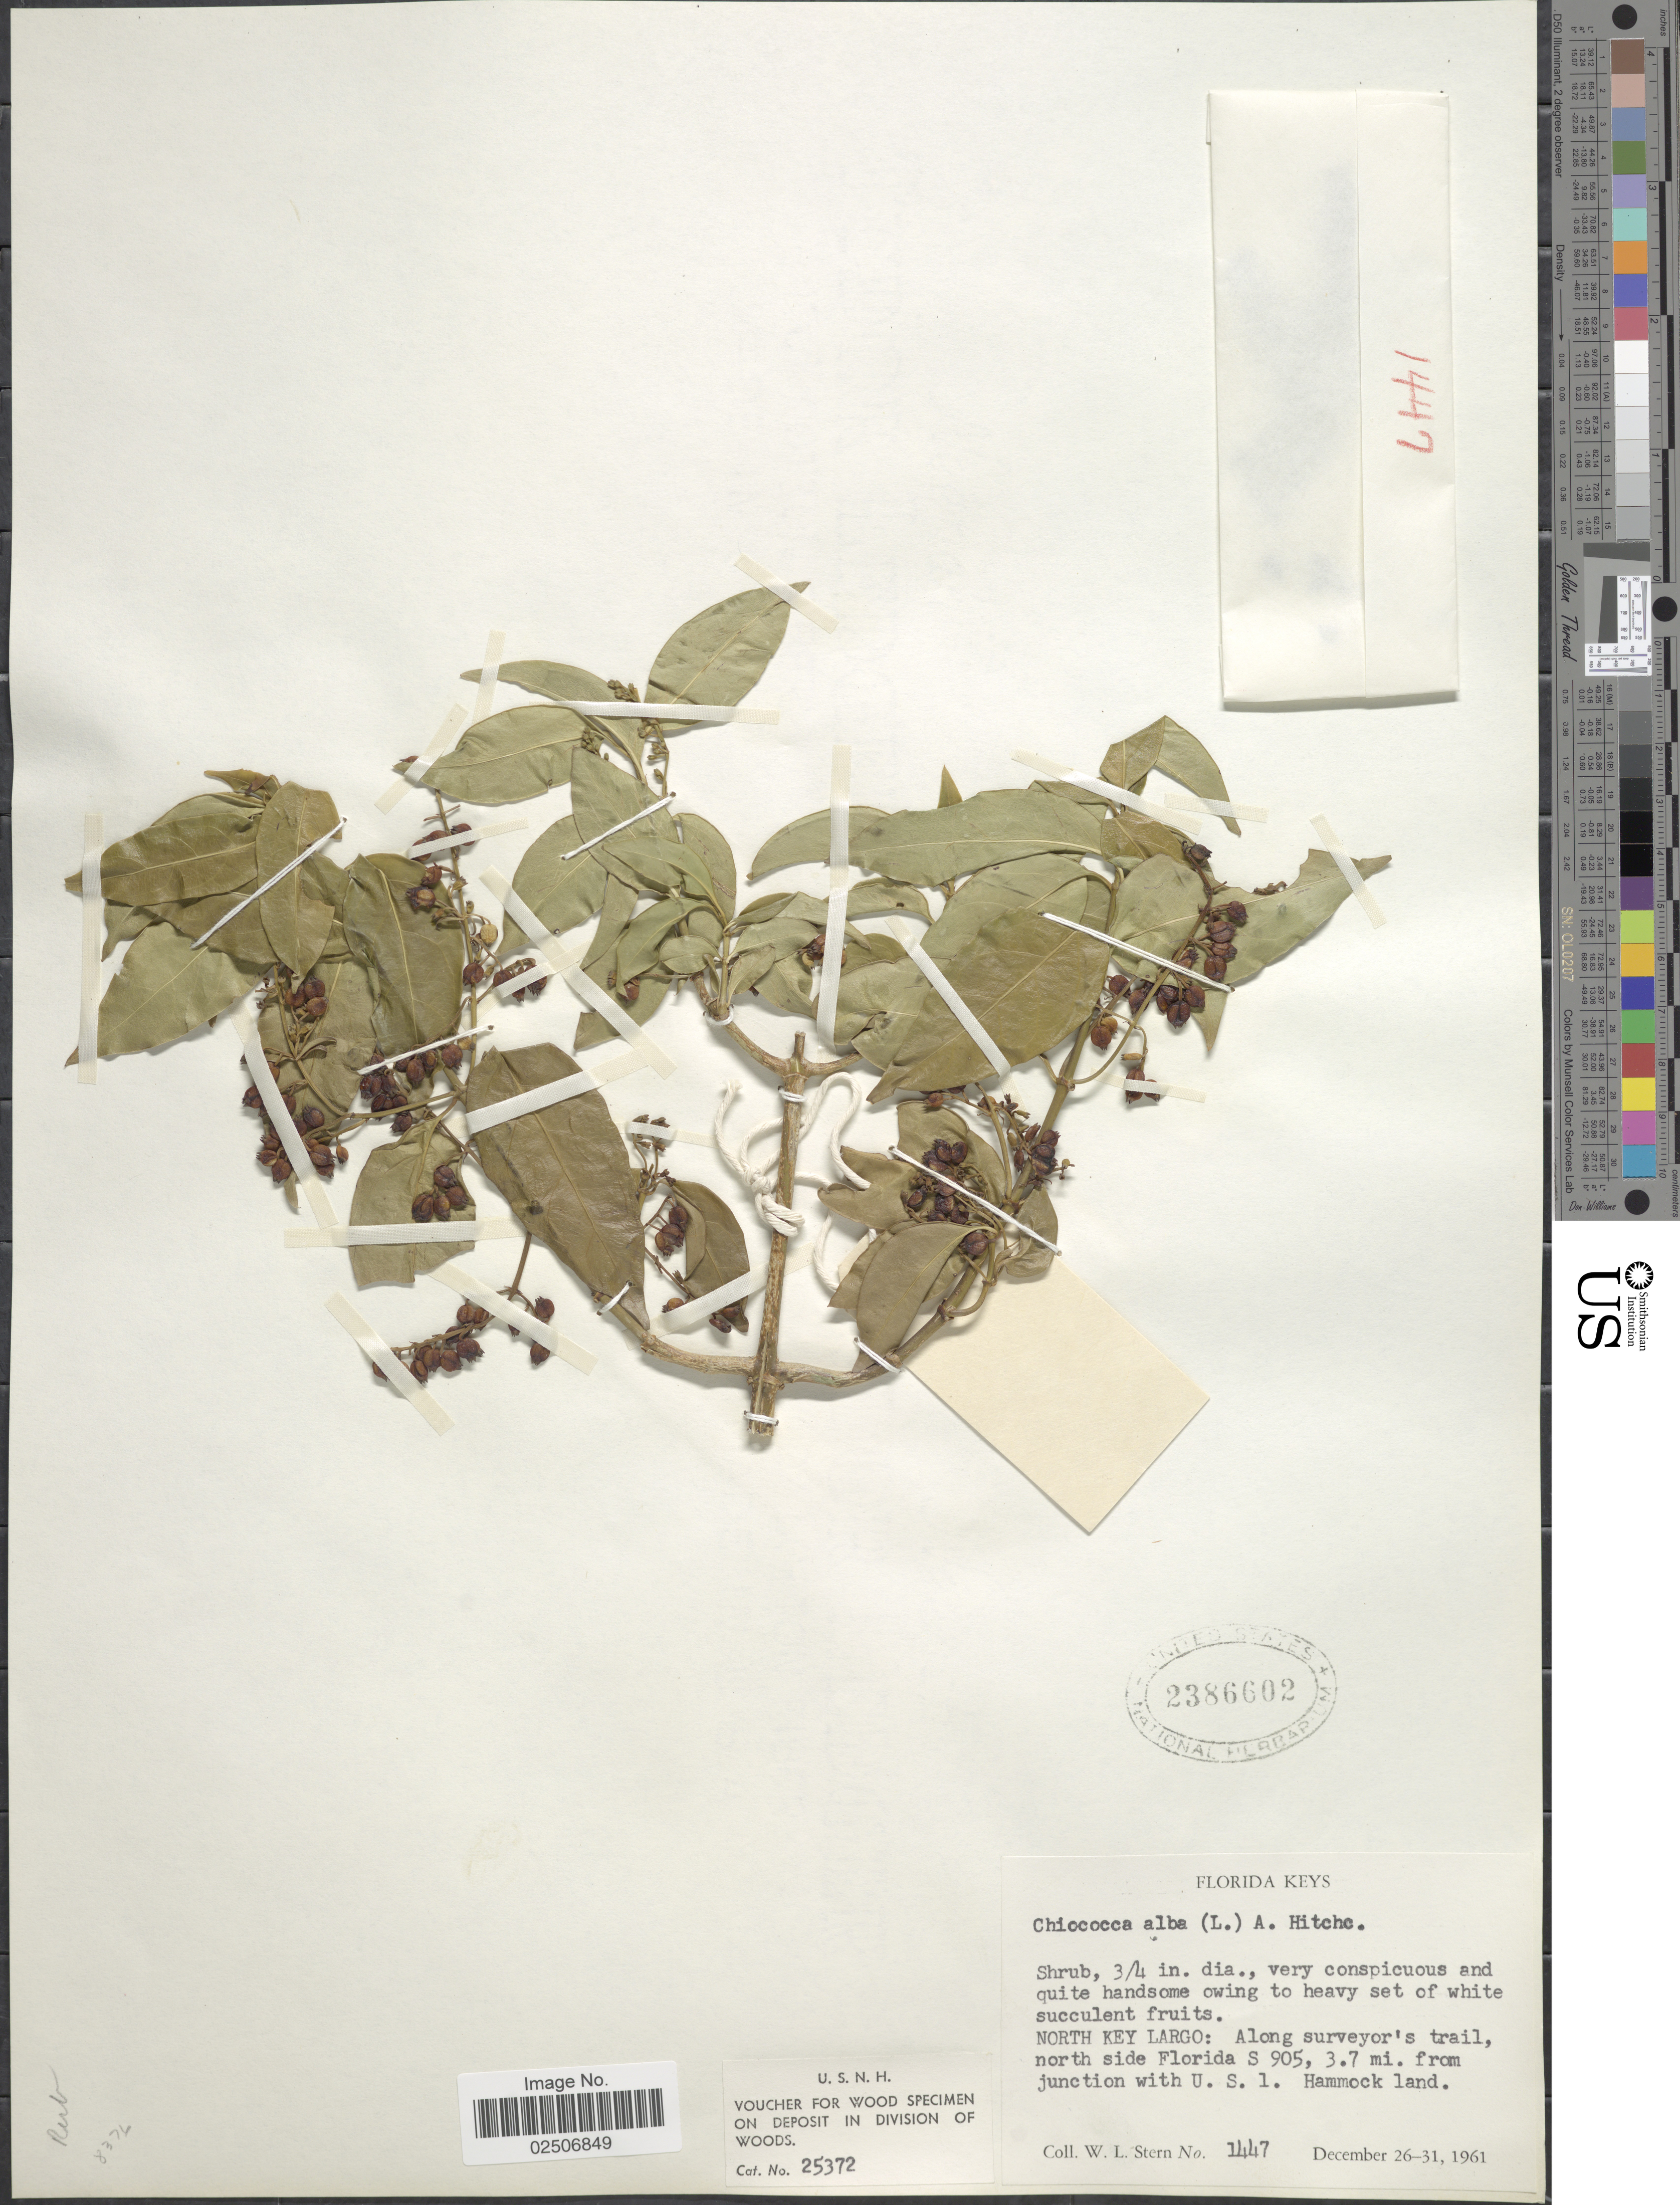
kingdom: Plantae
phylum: Tracheophyta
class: Magnoliopsida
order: Gentianales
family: Rubiaceae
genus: Chiococca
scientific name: Chiococca alba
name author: (L.) Hitchc.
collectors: W. L. Stern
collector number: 1447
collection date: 1961-12-26/1961-12-31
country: United States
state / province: Florida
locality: Florida Keys, North Key Largo: along surveyor's trail, north side Florida S 905, 3.7 mi. from junction with U.S. 1 Hammock land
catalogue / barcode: US 2386602